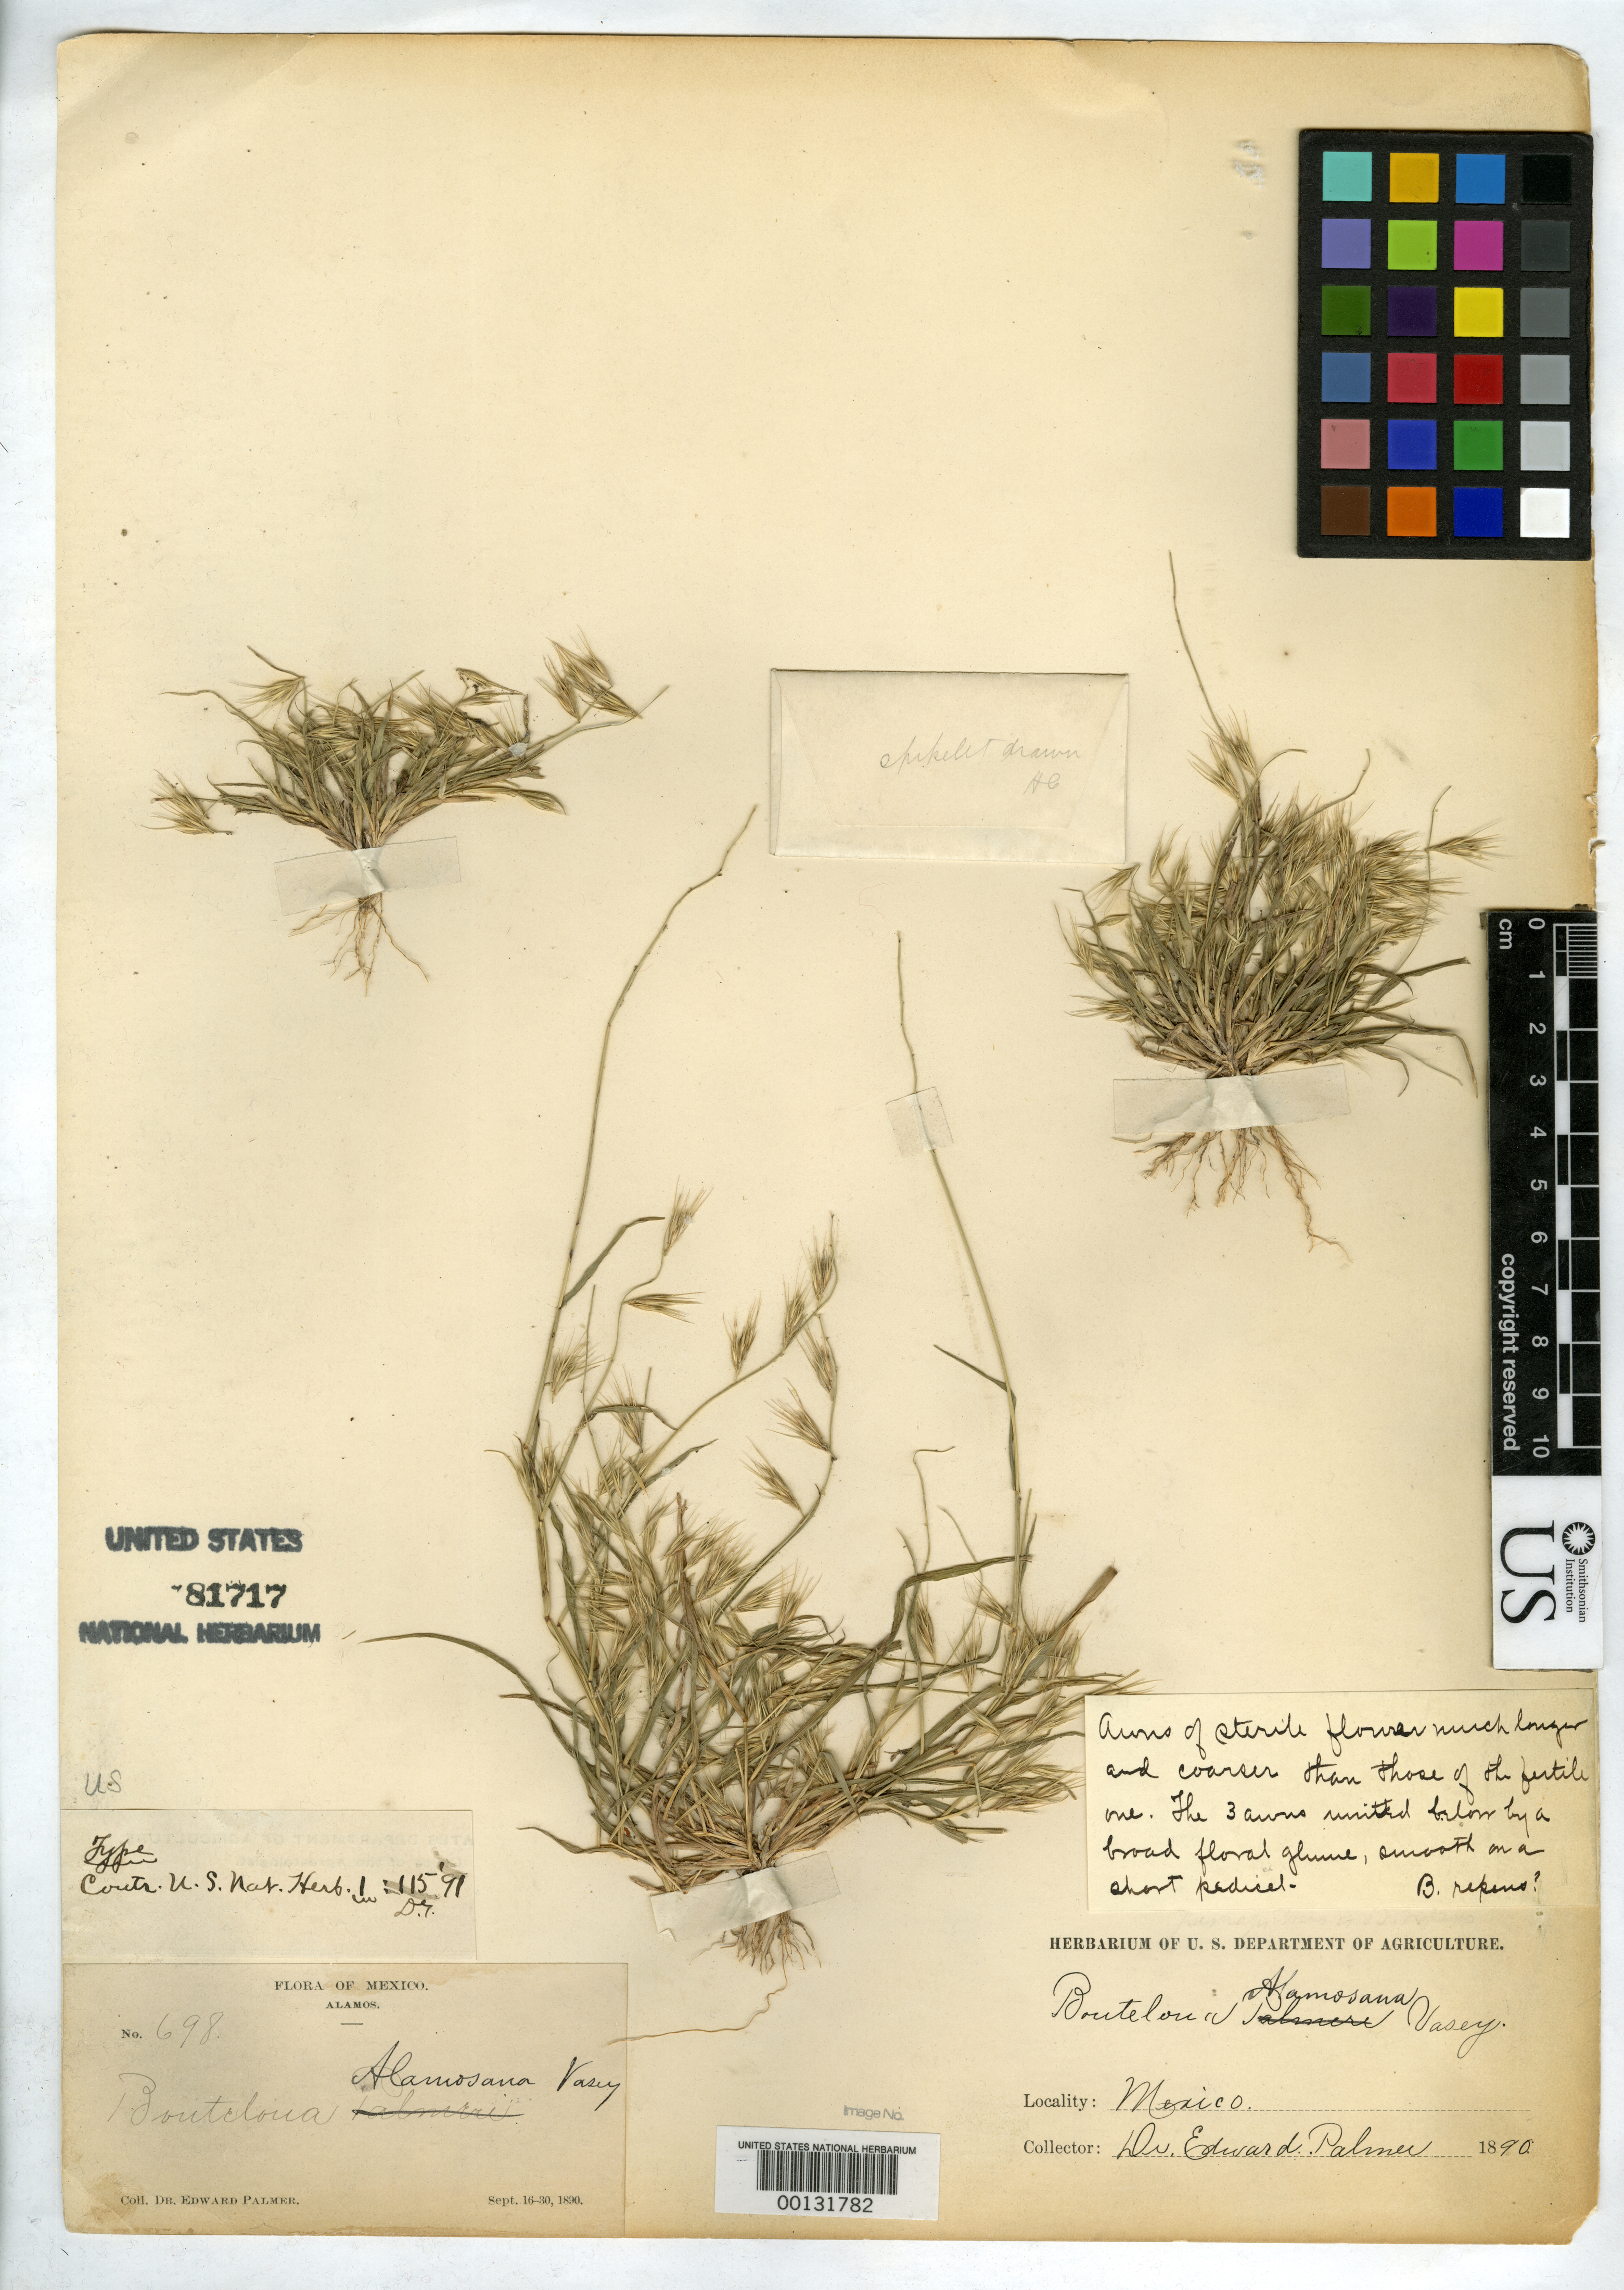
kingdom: Plantae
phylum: Tracheophyta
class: Liliopsida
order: Poales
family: Poaceae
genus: Bouteloua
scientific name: Bouteloua alamosana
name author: Vasey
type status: Holotype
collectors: E. Palmer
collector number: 698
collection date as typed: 16 Sep 1890 to 30 Sep 1890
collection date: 1890-09-16/1890-09-30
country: Mexico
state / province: Sonora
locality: Alamos.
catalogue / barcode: US 81717